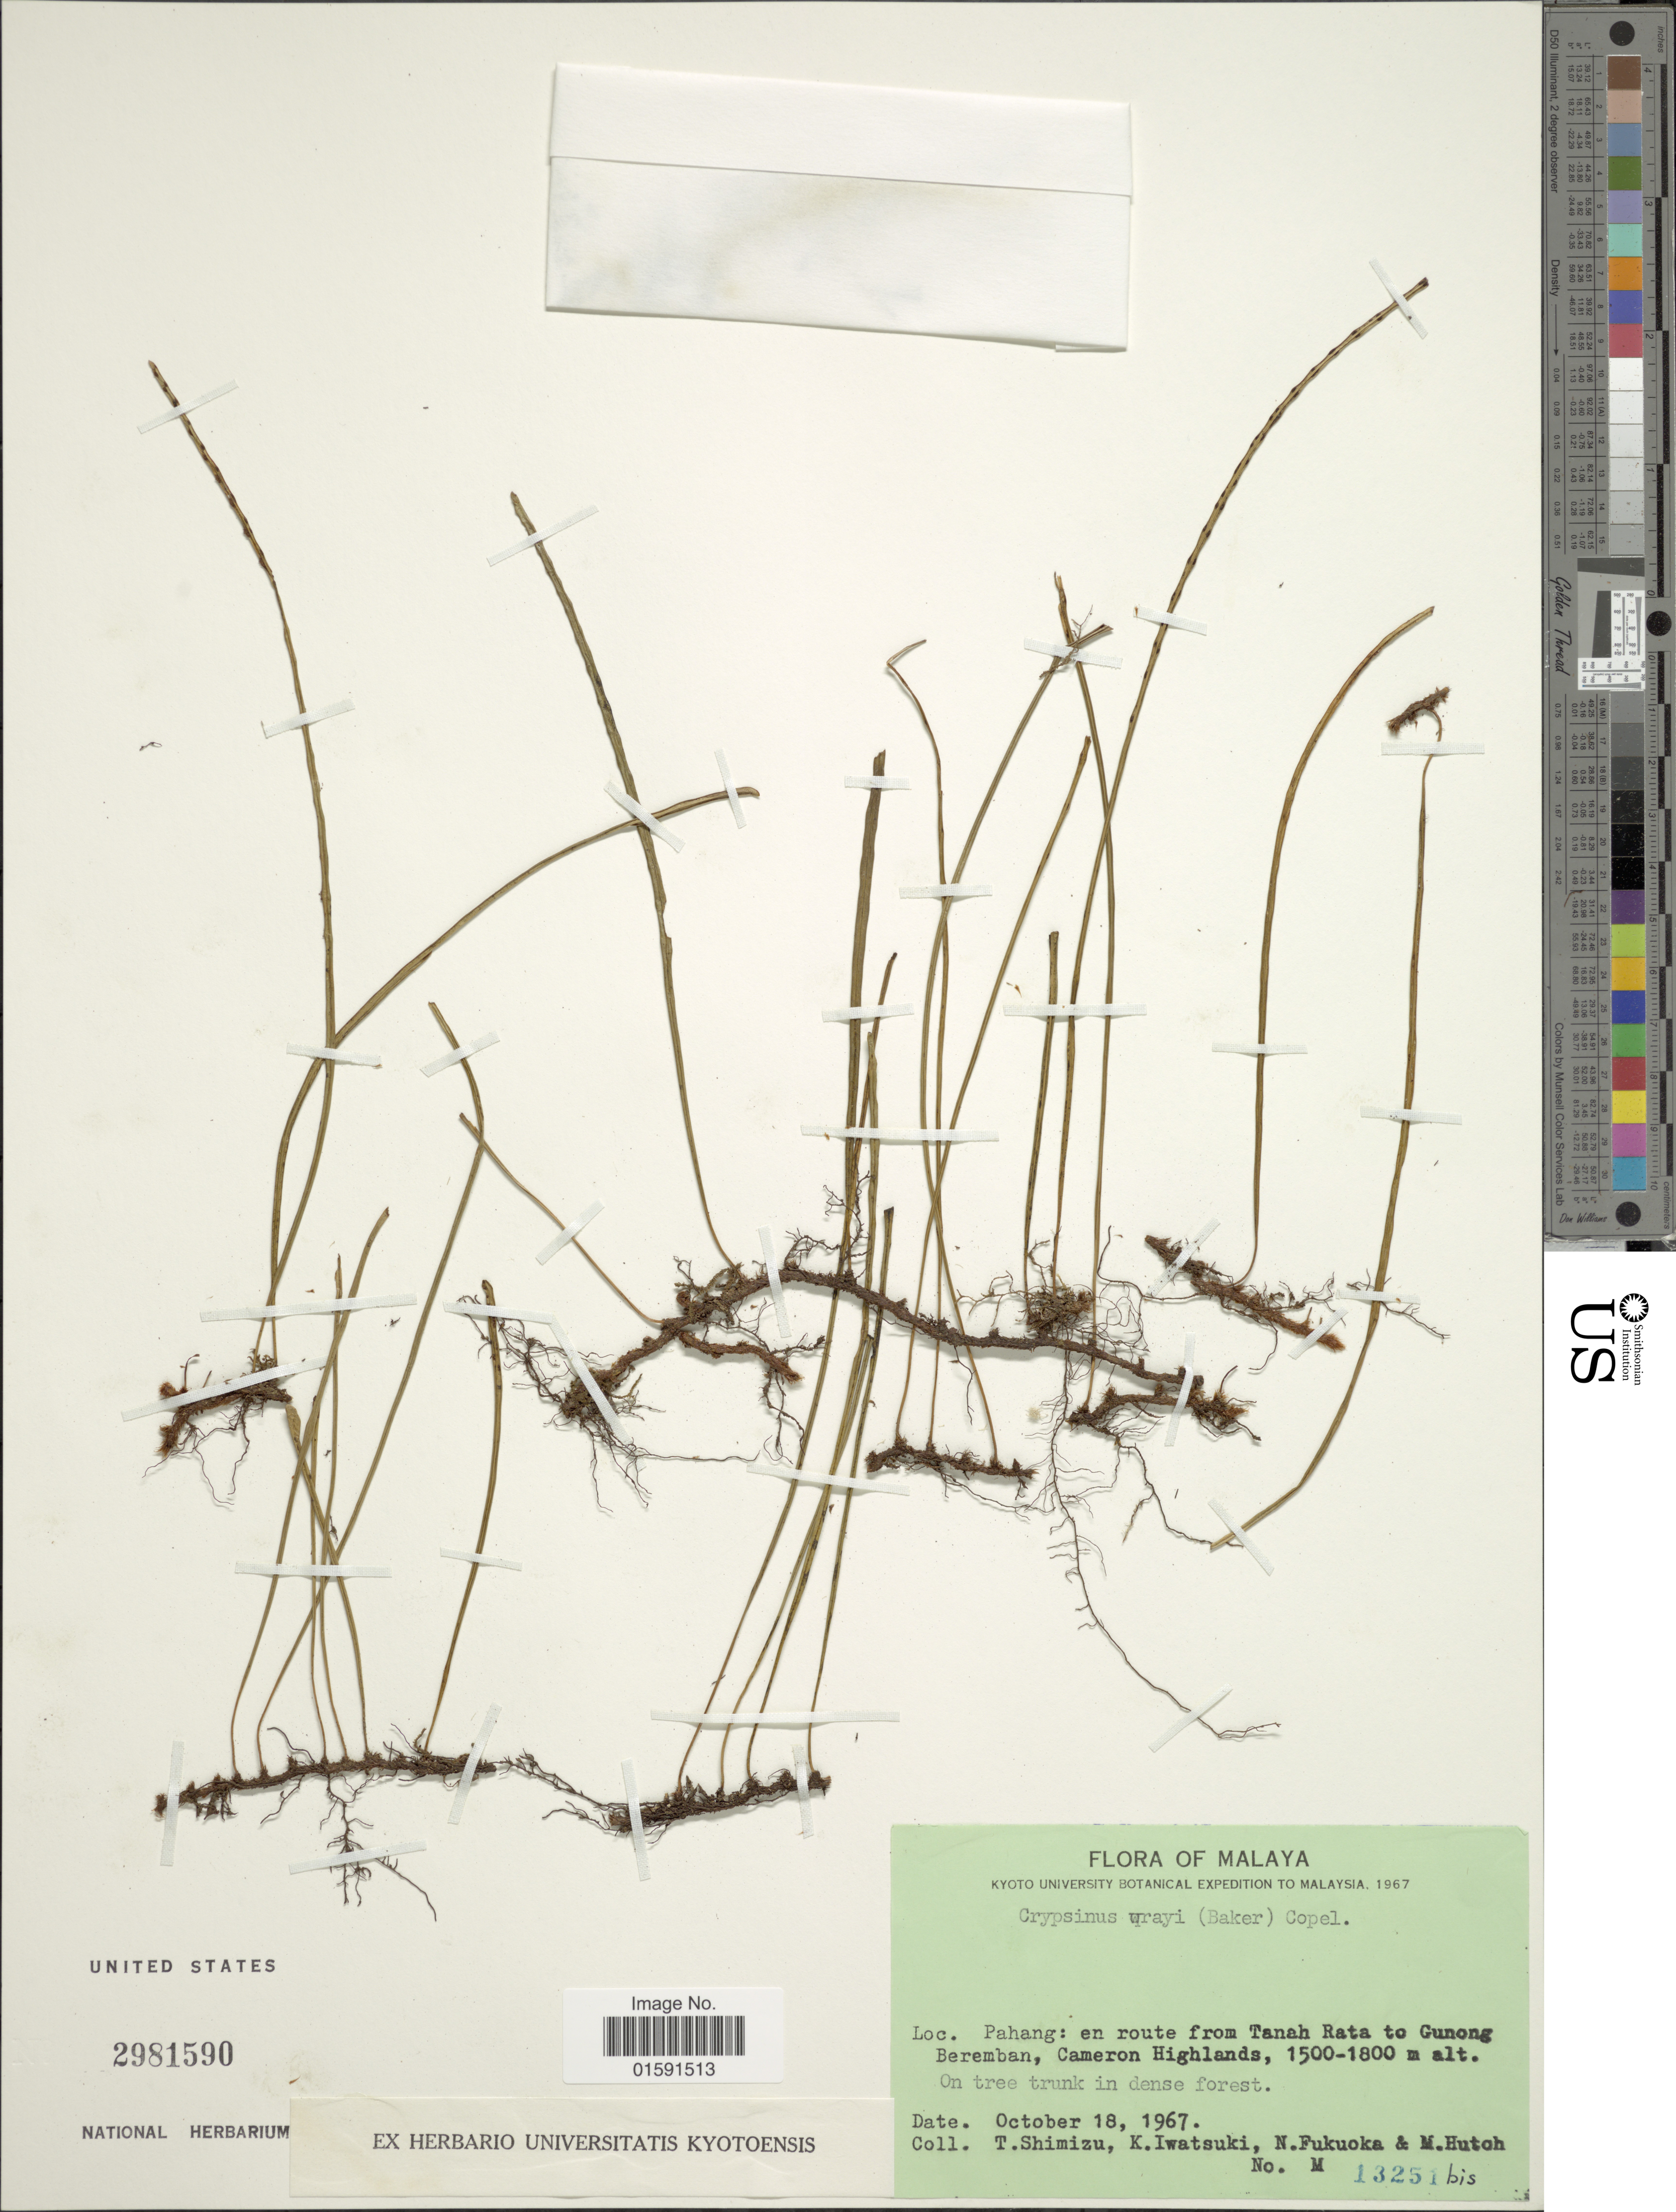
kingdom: Plantae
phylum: Tracheophyta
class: Polypodiopsida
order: Polypodiales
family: Polypodiaceae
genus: Selliguea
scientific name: Selliguea subsparsa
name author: (Baker) Hovenkamp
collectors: T. Shimizu, K. Iwatsuki, N. Fukuoka & M. Hutoh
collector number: M 013251 bis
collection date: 1967-10-18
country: Malaysia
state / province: Pahang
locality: Pahang: en route from Tanah Rata to Gunong Beremban, Cameron Highlands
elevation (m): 1500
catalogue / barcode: US 2981590